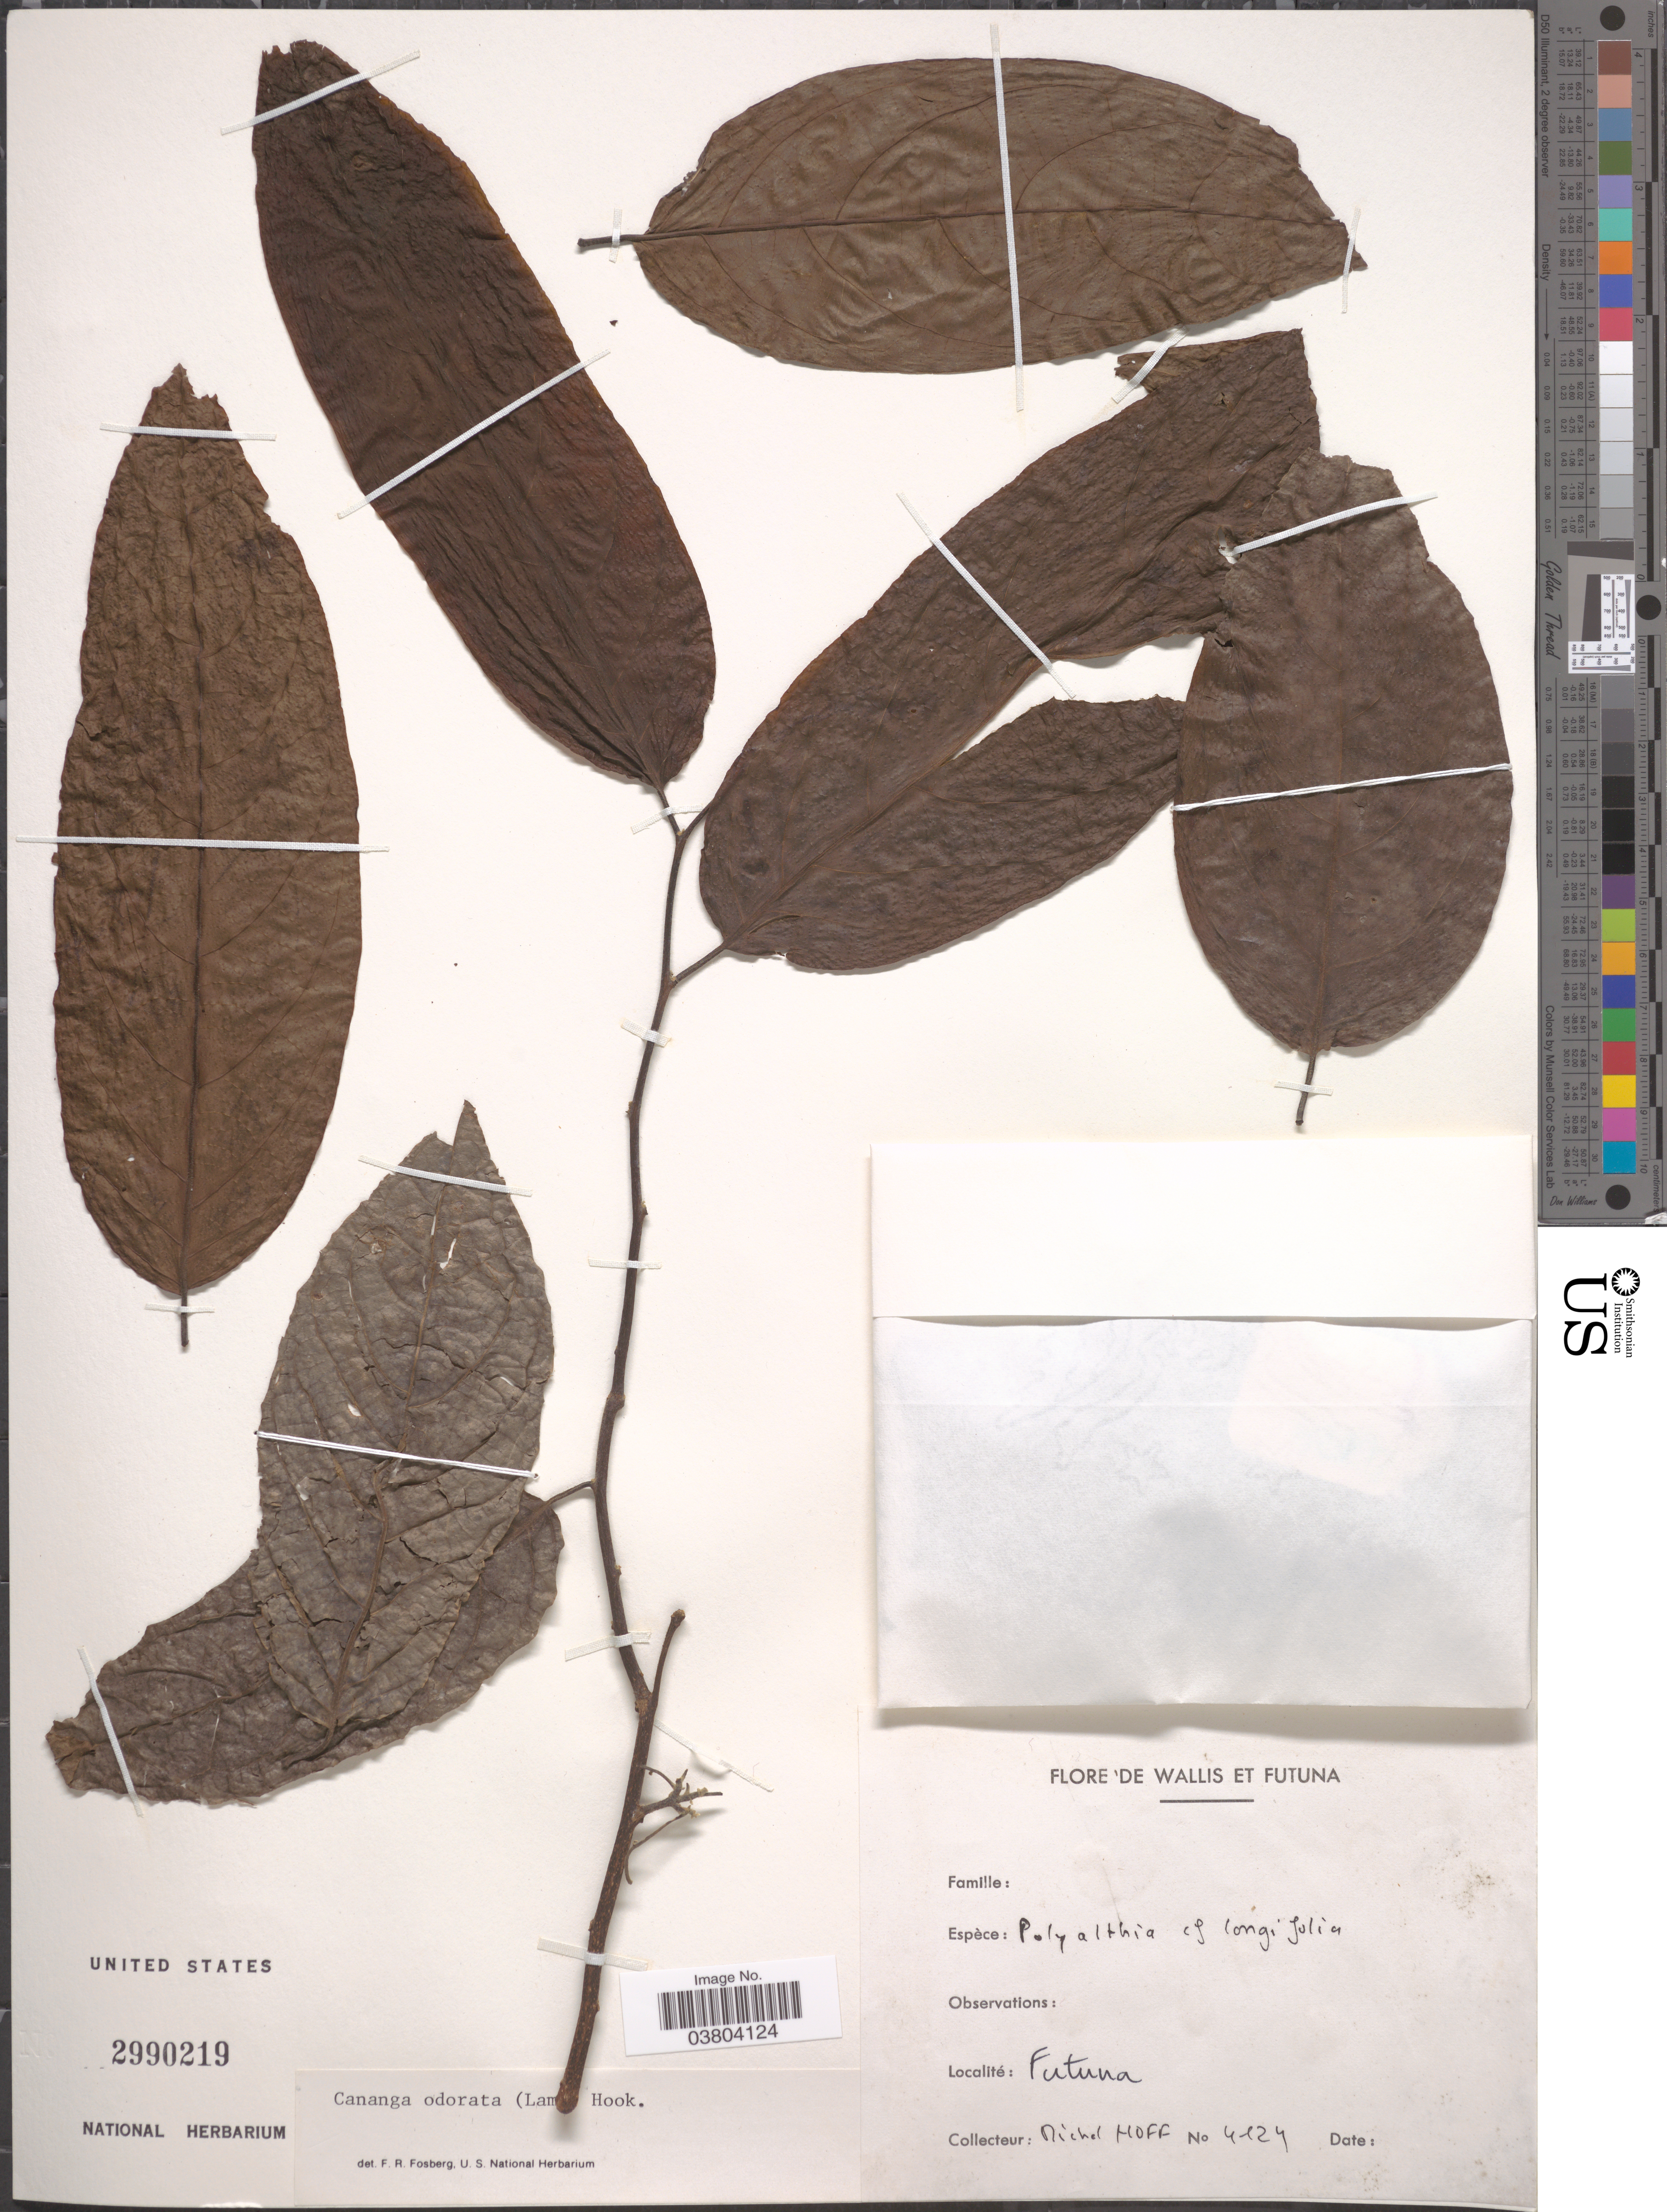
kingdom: Plantae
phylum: Tracheophyta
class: Magnoliopsida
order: Magnoliales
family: Annonaceae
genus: Cananga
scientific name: Cananga odorata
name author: (Lam.) Hook. f. & Thomson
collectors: M. Hoff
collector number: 4124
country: Wallis and Futuna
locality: Futuna.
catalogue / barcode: US 2990219